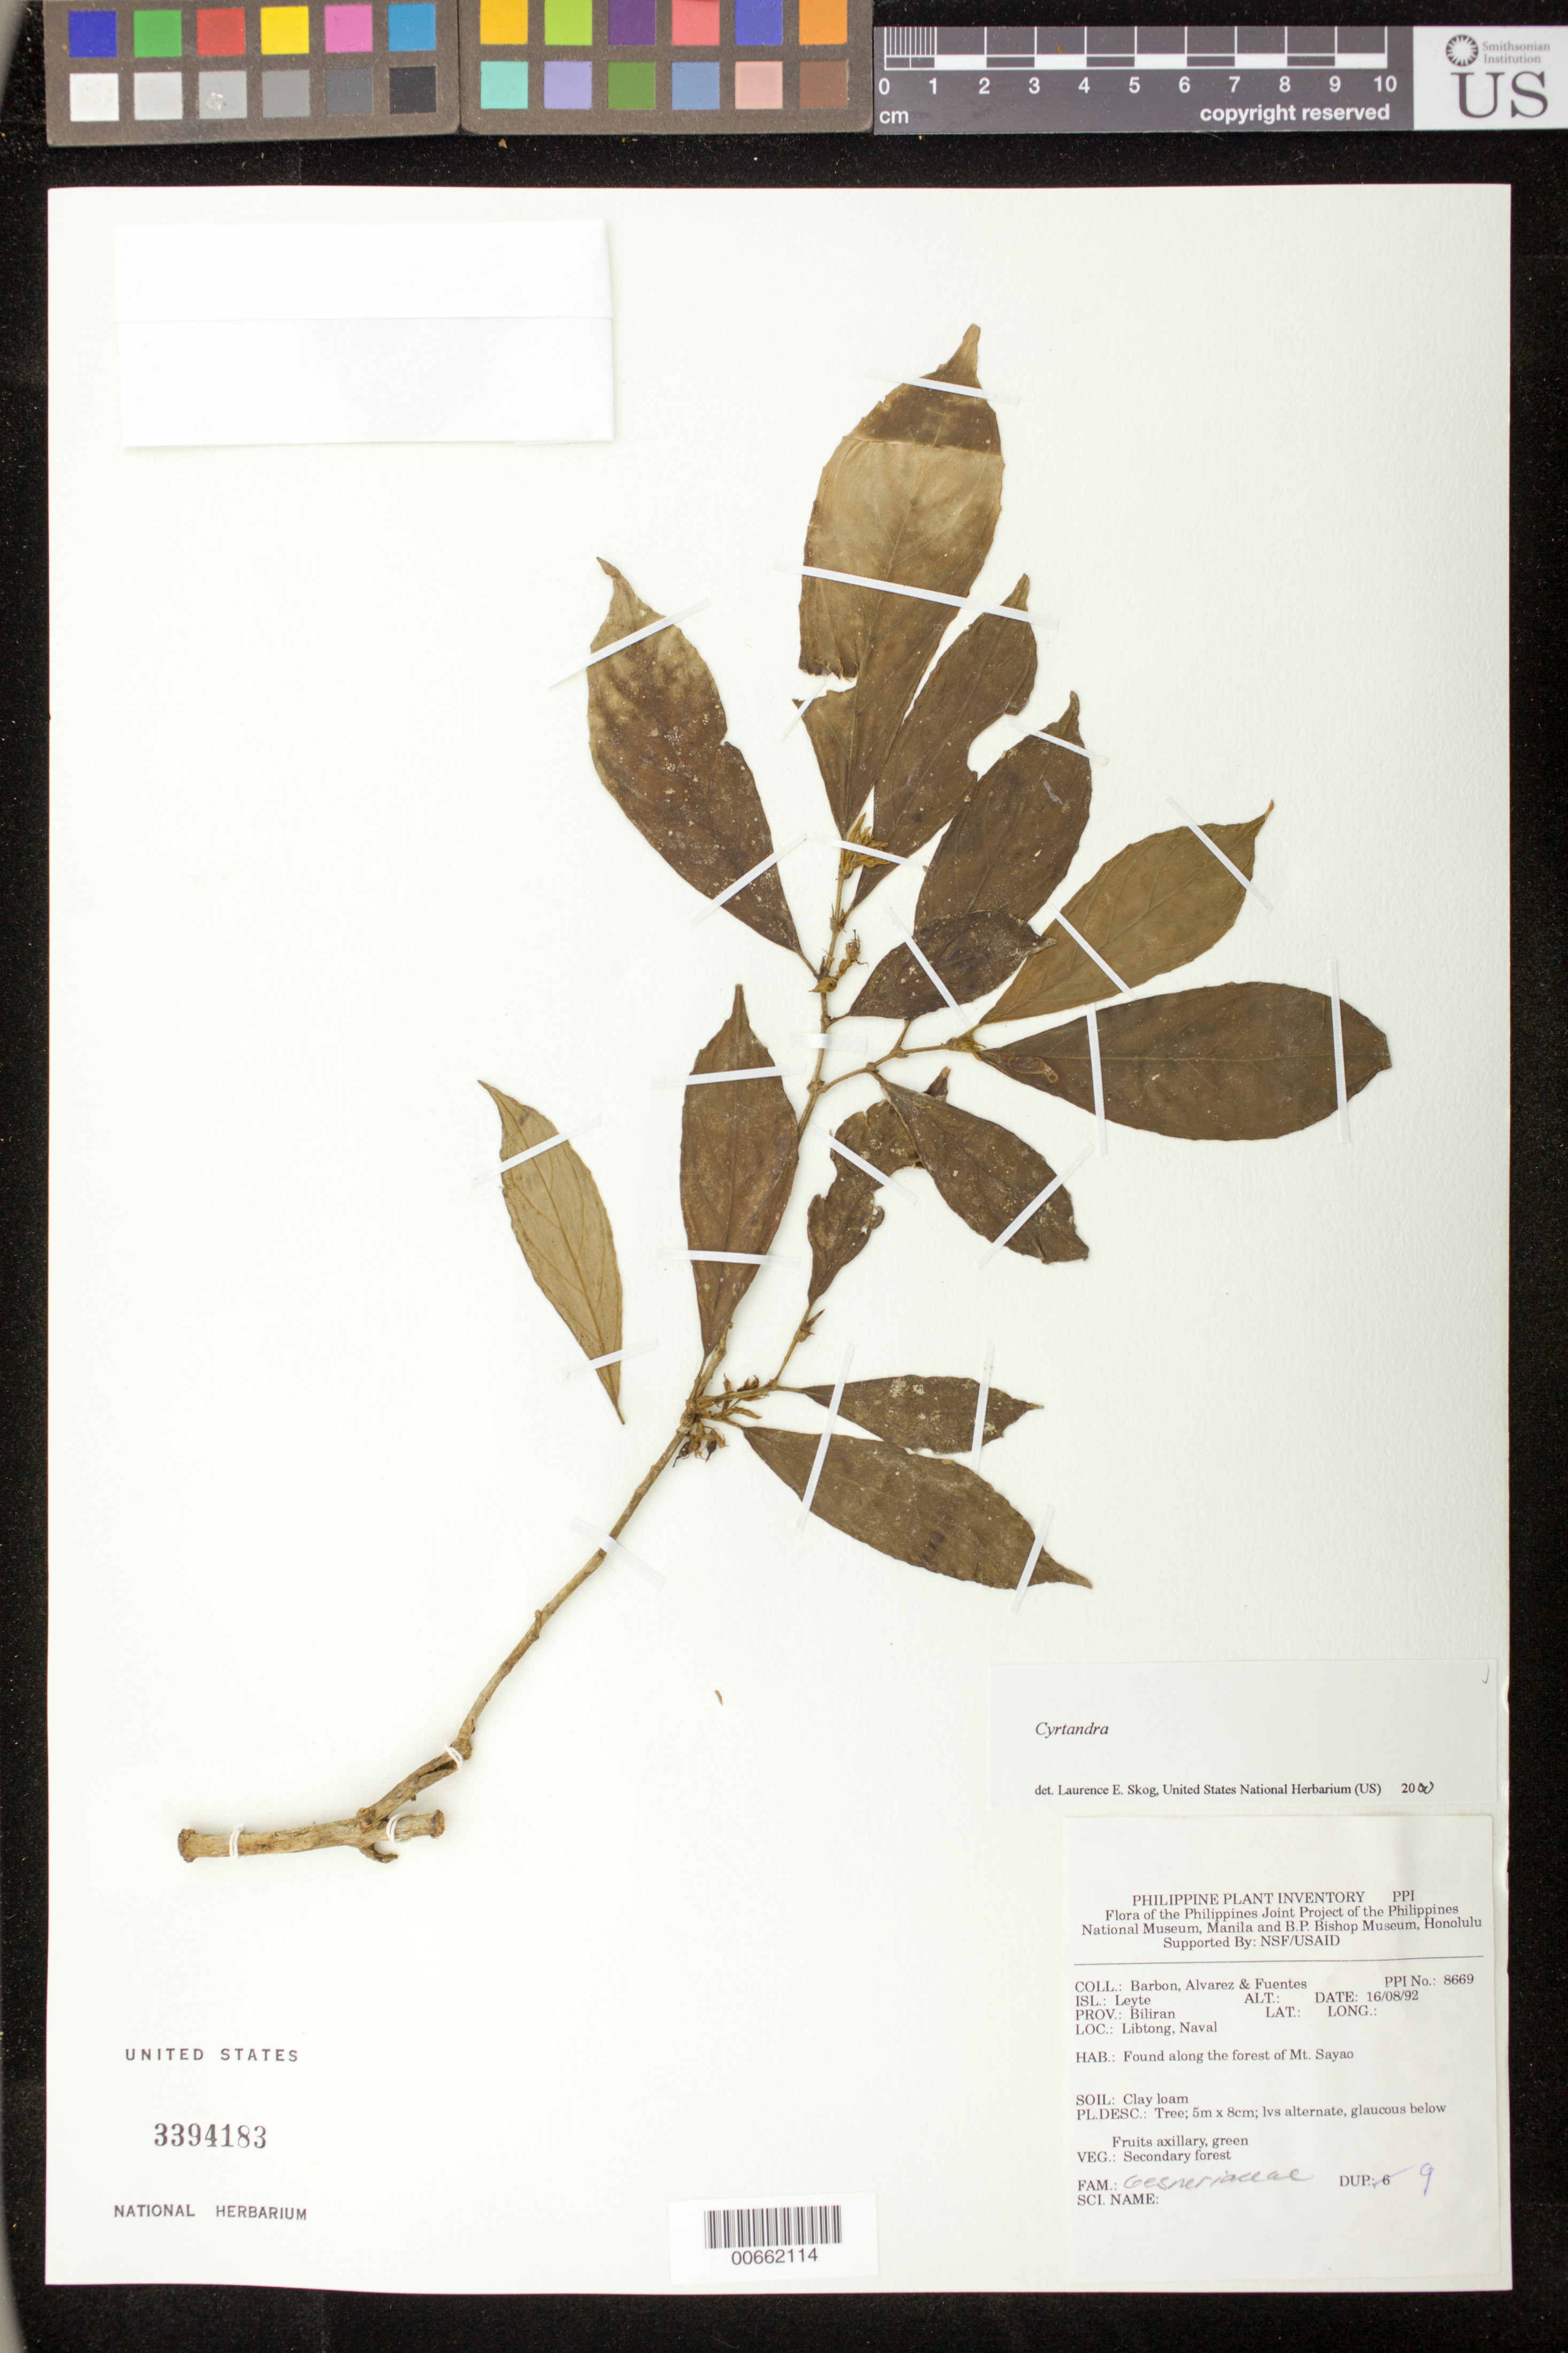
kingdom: Plantae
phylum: Tracheophyta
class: Magnoliopsida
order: Lamiales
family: Gesneriaceae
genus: Cyrtandra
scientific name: Cyrtandra sp.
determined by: Skog, Laurence E.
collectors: E. Barbon, -- Alvarez & -. Fuentes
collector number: PPI No. 8669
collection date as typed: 16 Aug 1992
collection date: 1992-08-16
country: Philippines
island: Leyte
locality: Prov. Biliran; Libtong, Naval, found along the forest of Mt. Sayao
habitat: Secondary forest; clay loam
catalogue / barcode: US 3394183